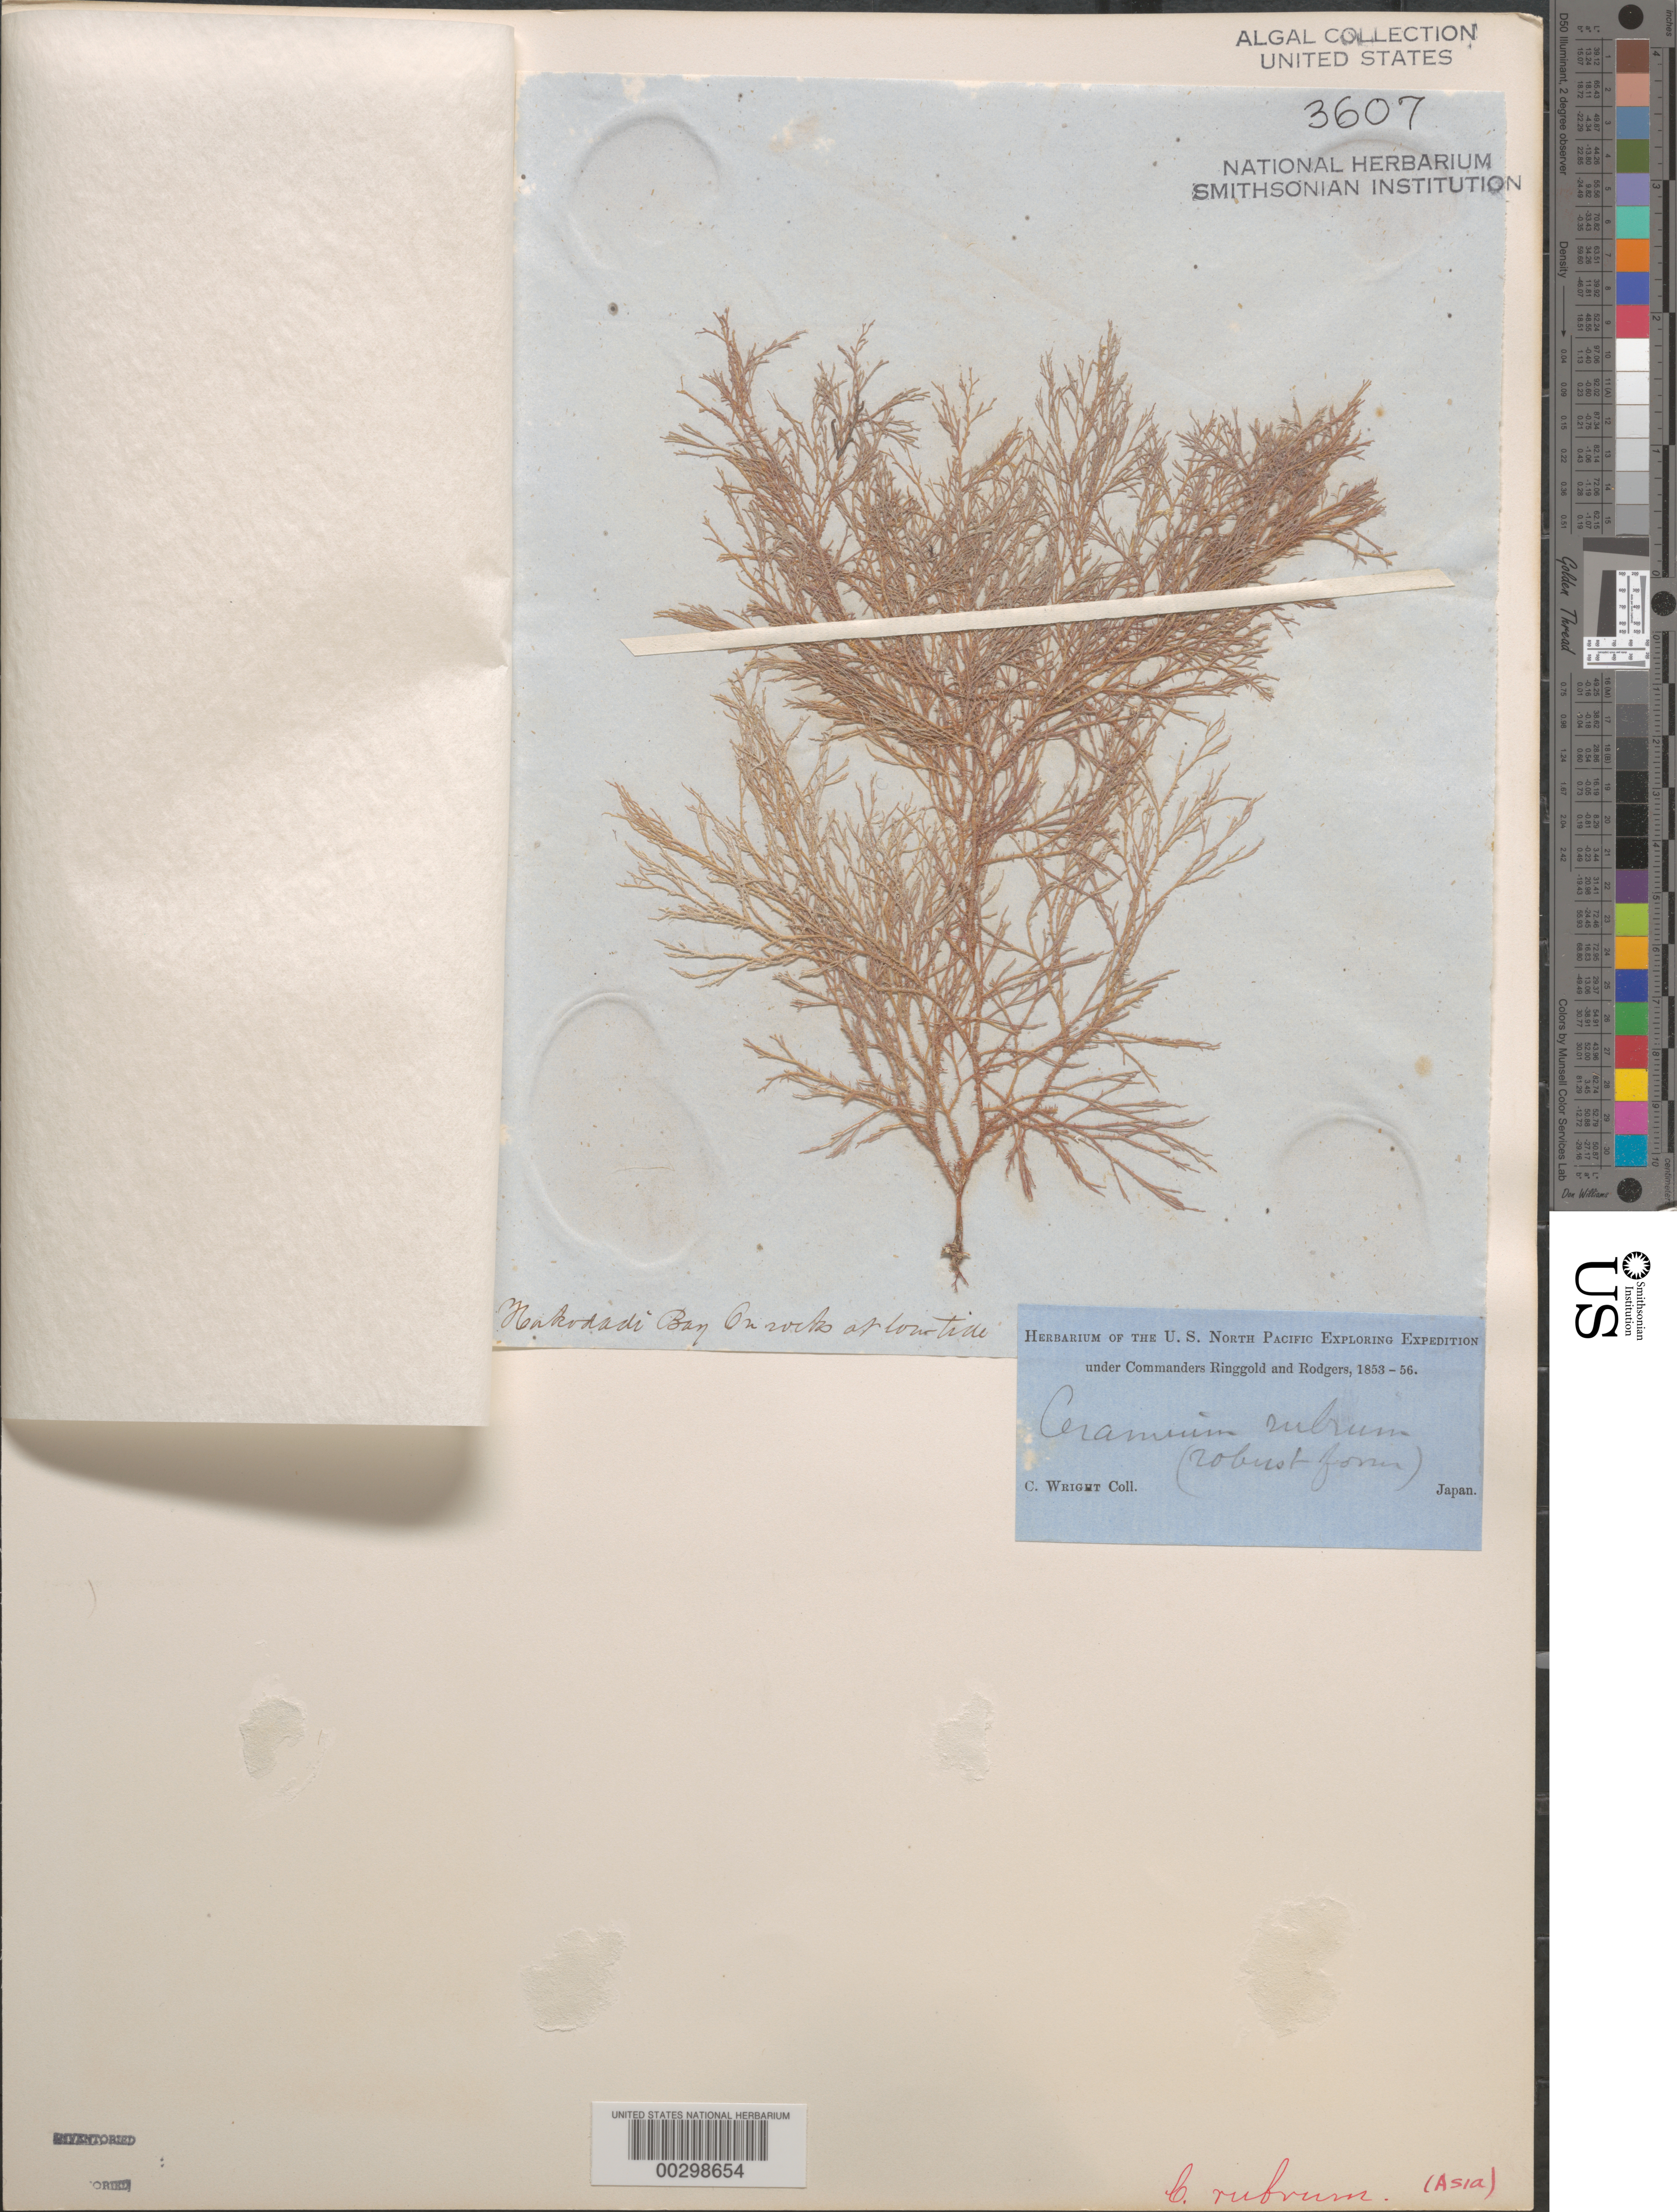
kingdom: Plantae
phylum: Rhodophyta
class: Florideophyceae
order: Ceramiales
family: Ceramiaceae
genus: Ceramium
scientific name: Ceramium rubrum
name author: C. Agardh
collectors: C. Wright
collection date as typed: Jun 1855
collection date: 1855-06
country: Japan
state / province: Hokkaido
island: Hokkaido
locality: Hakodate Bay (Hakodadi Bay)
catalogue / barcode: US 3607